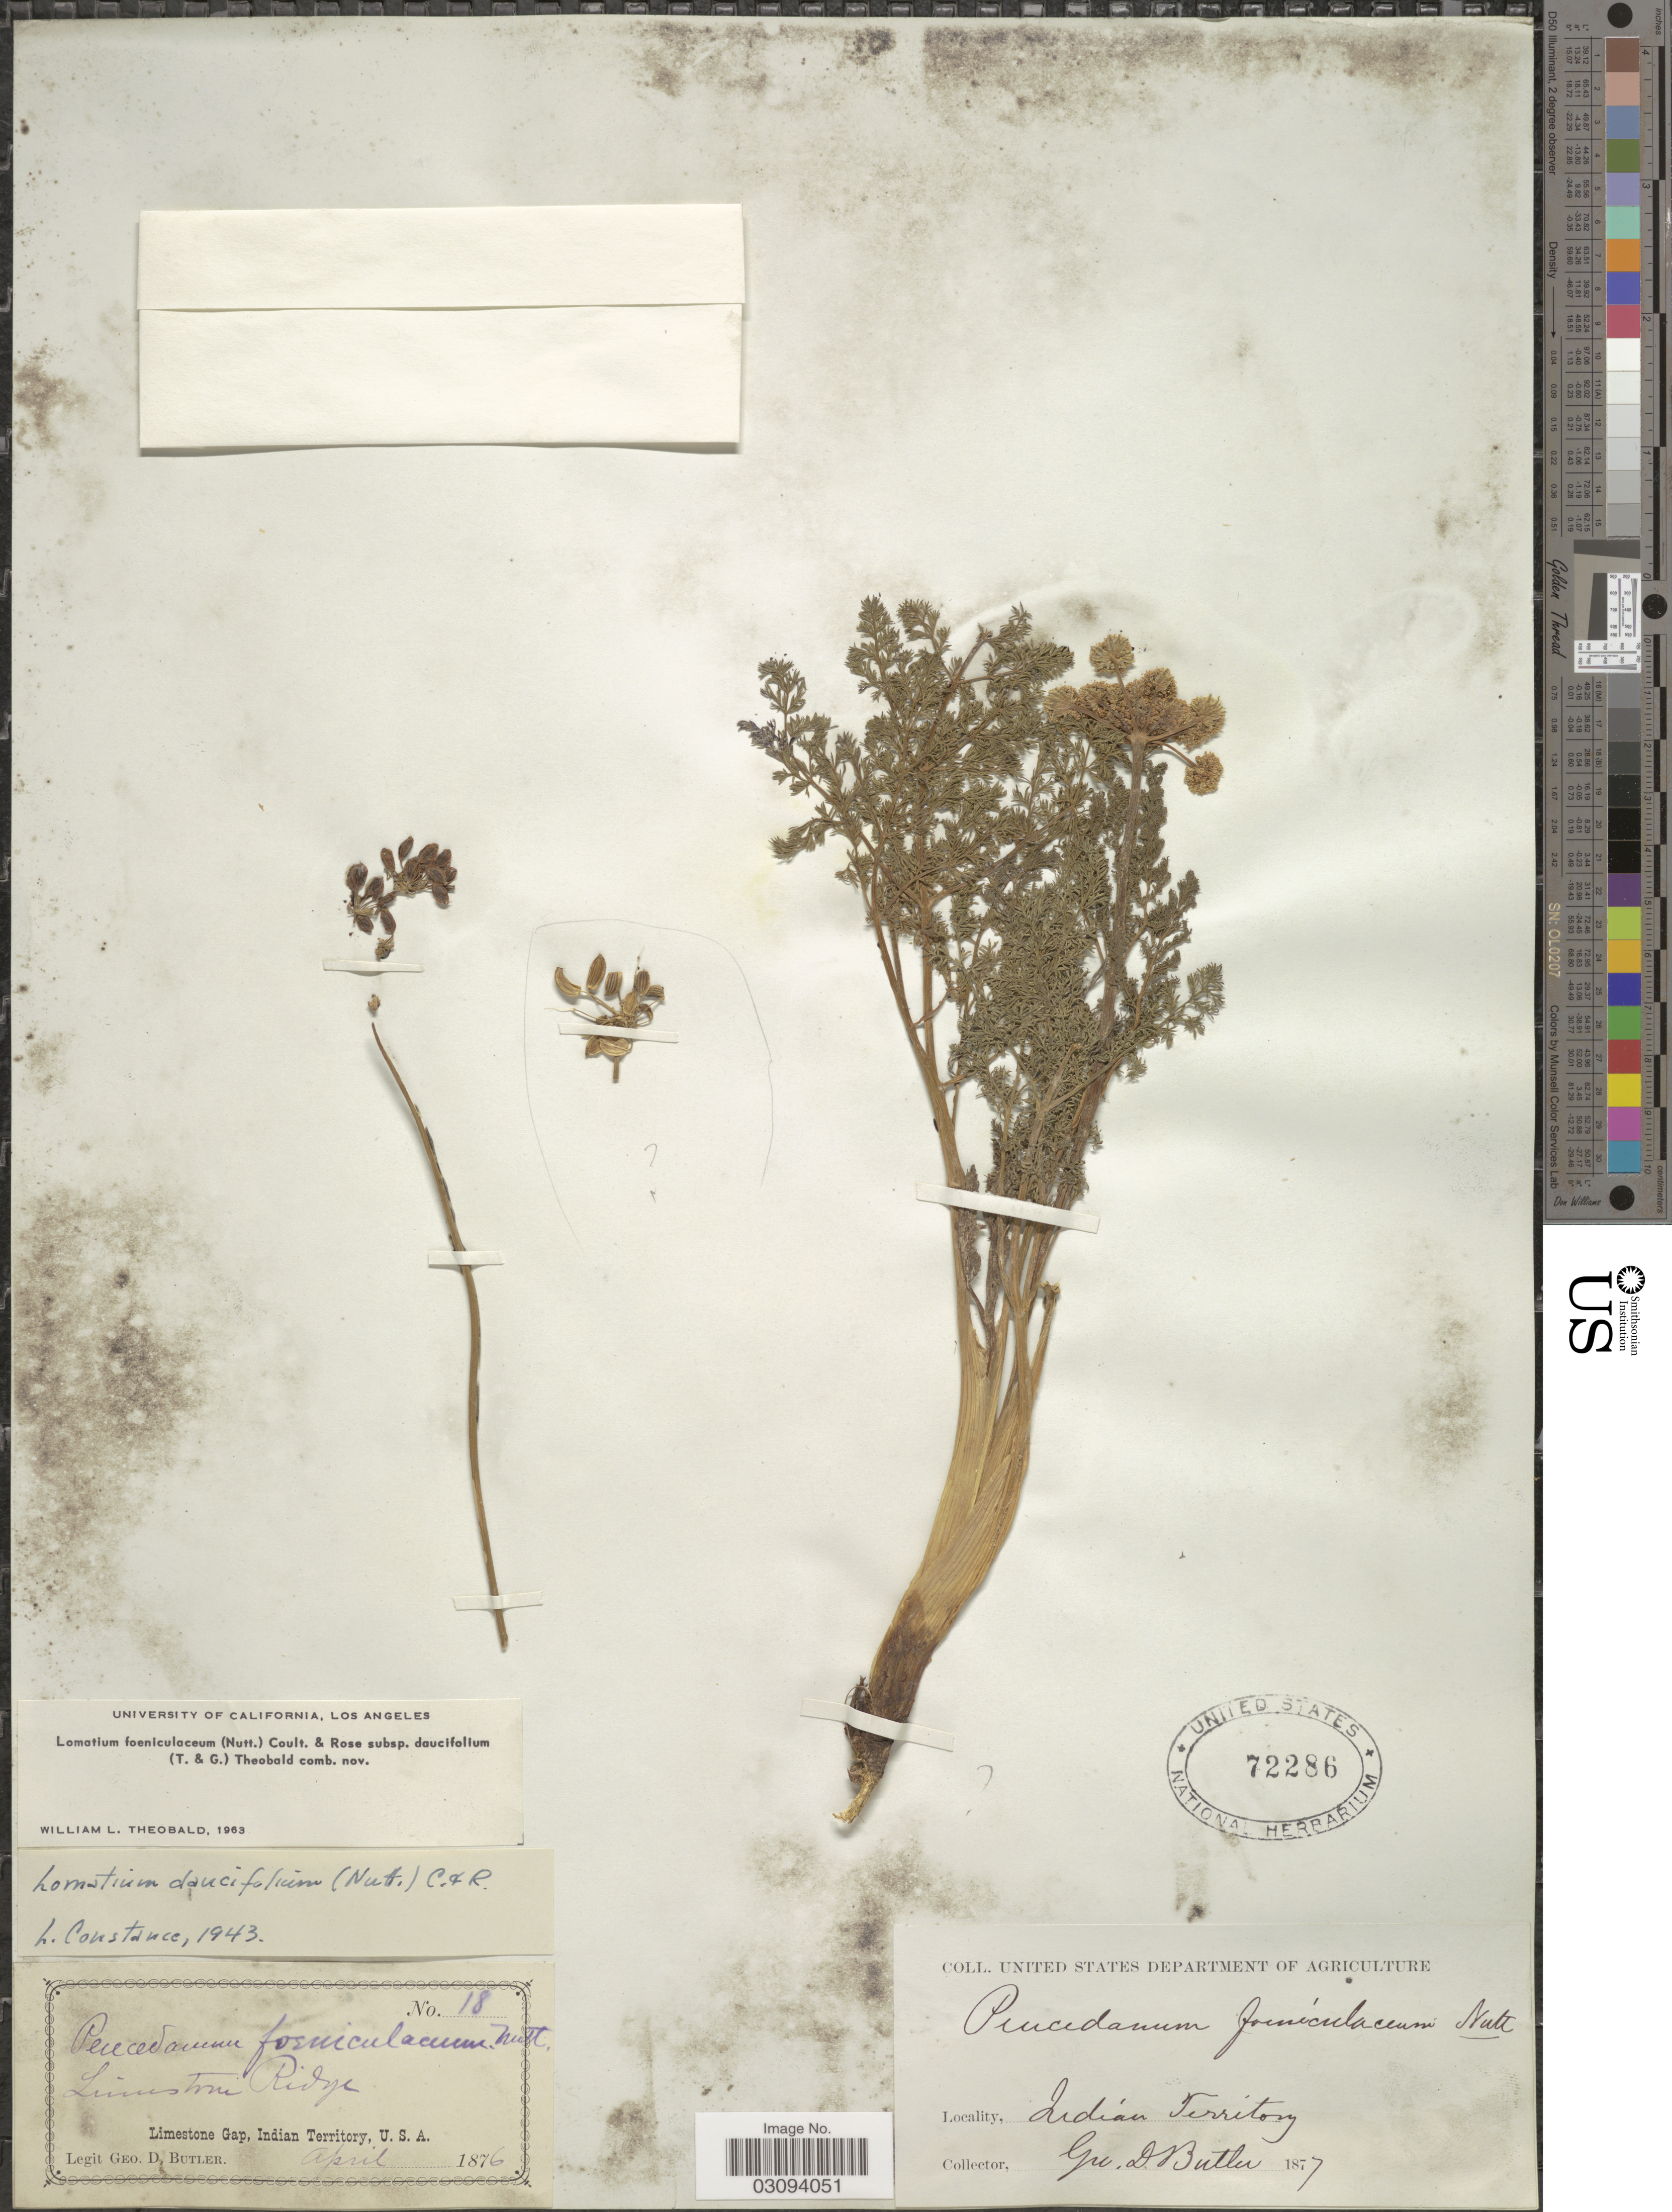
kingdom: Plantae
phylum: Tracheophyta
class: Magnoliopsida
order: Apiales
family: Apiaceae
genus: Lomatium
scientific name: Lomatium foeniculaceum subsp. daucifolium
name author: (Torr. & A. Gray) W.L. Theob.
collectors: G. D. Butler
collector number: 18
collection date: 1876-04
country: United States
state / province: Oklahoma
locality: Limestone Ridge. Limestone Gap, Indian Territory.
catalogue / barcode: US 72286